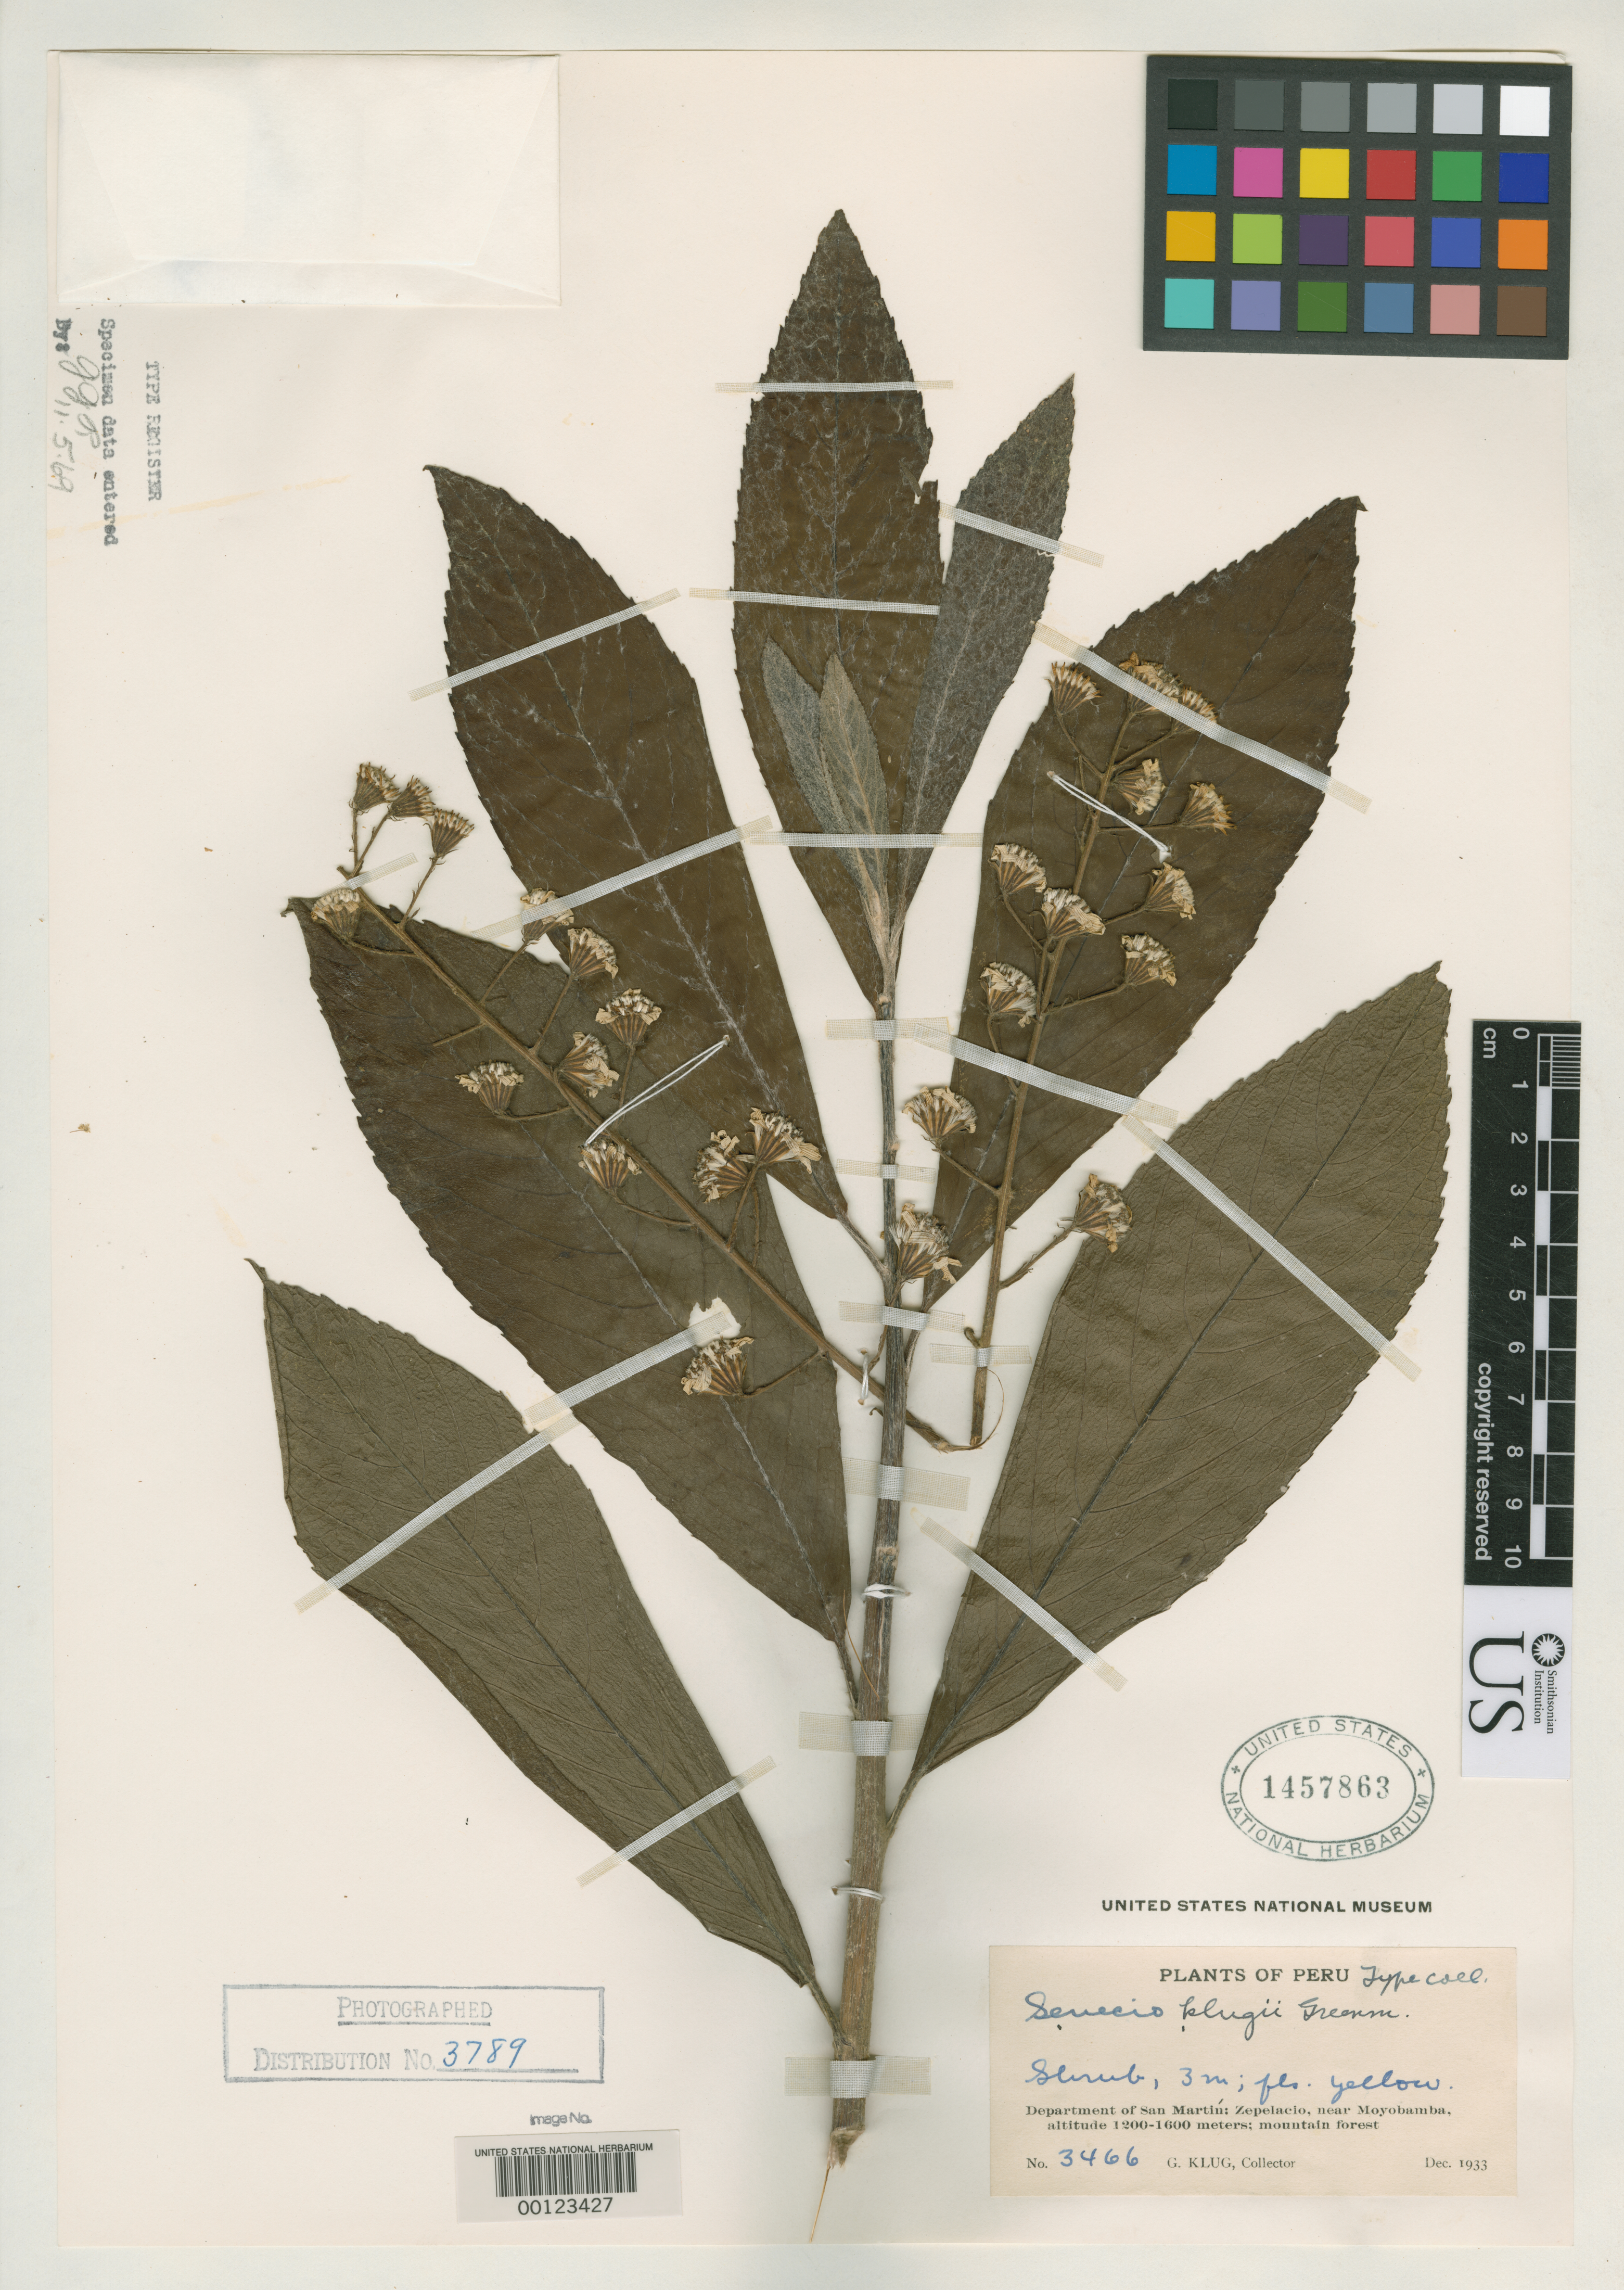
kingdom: Plantae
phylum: Tracheophyta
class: Magnoliopsida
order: Asterales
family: Asteraceae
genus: Senecio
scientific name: Senecio klugii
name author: Greenm.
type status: Isotype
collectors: G. Klug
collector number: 3466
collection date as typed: Dec 1933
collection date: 1933-12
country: Peru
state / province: San Martín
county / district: Otuzco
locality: Zepelacio near Mayabamba.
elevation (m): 1200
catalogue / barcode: US 1457863